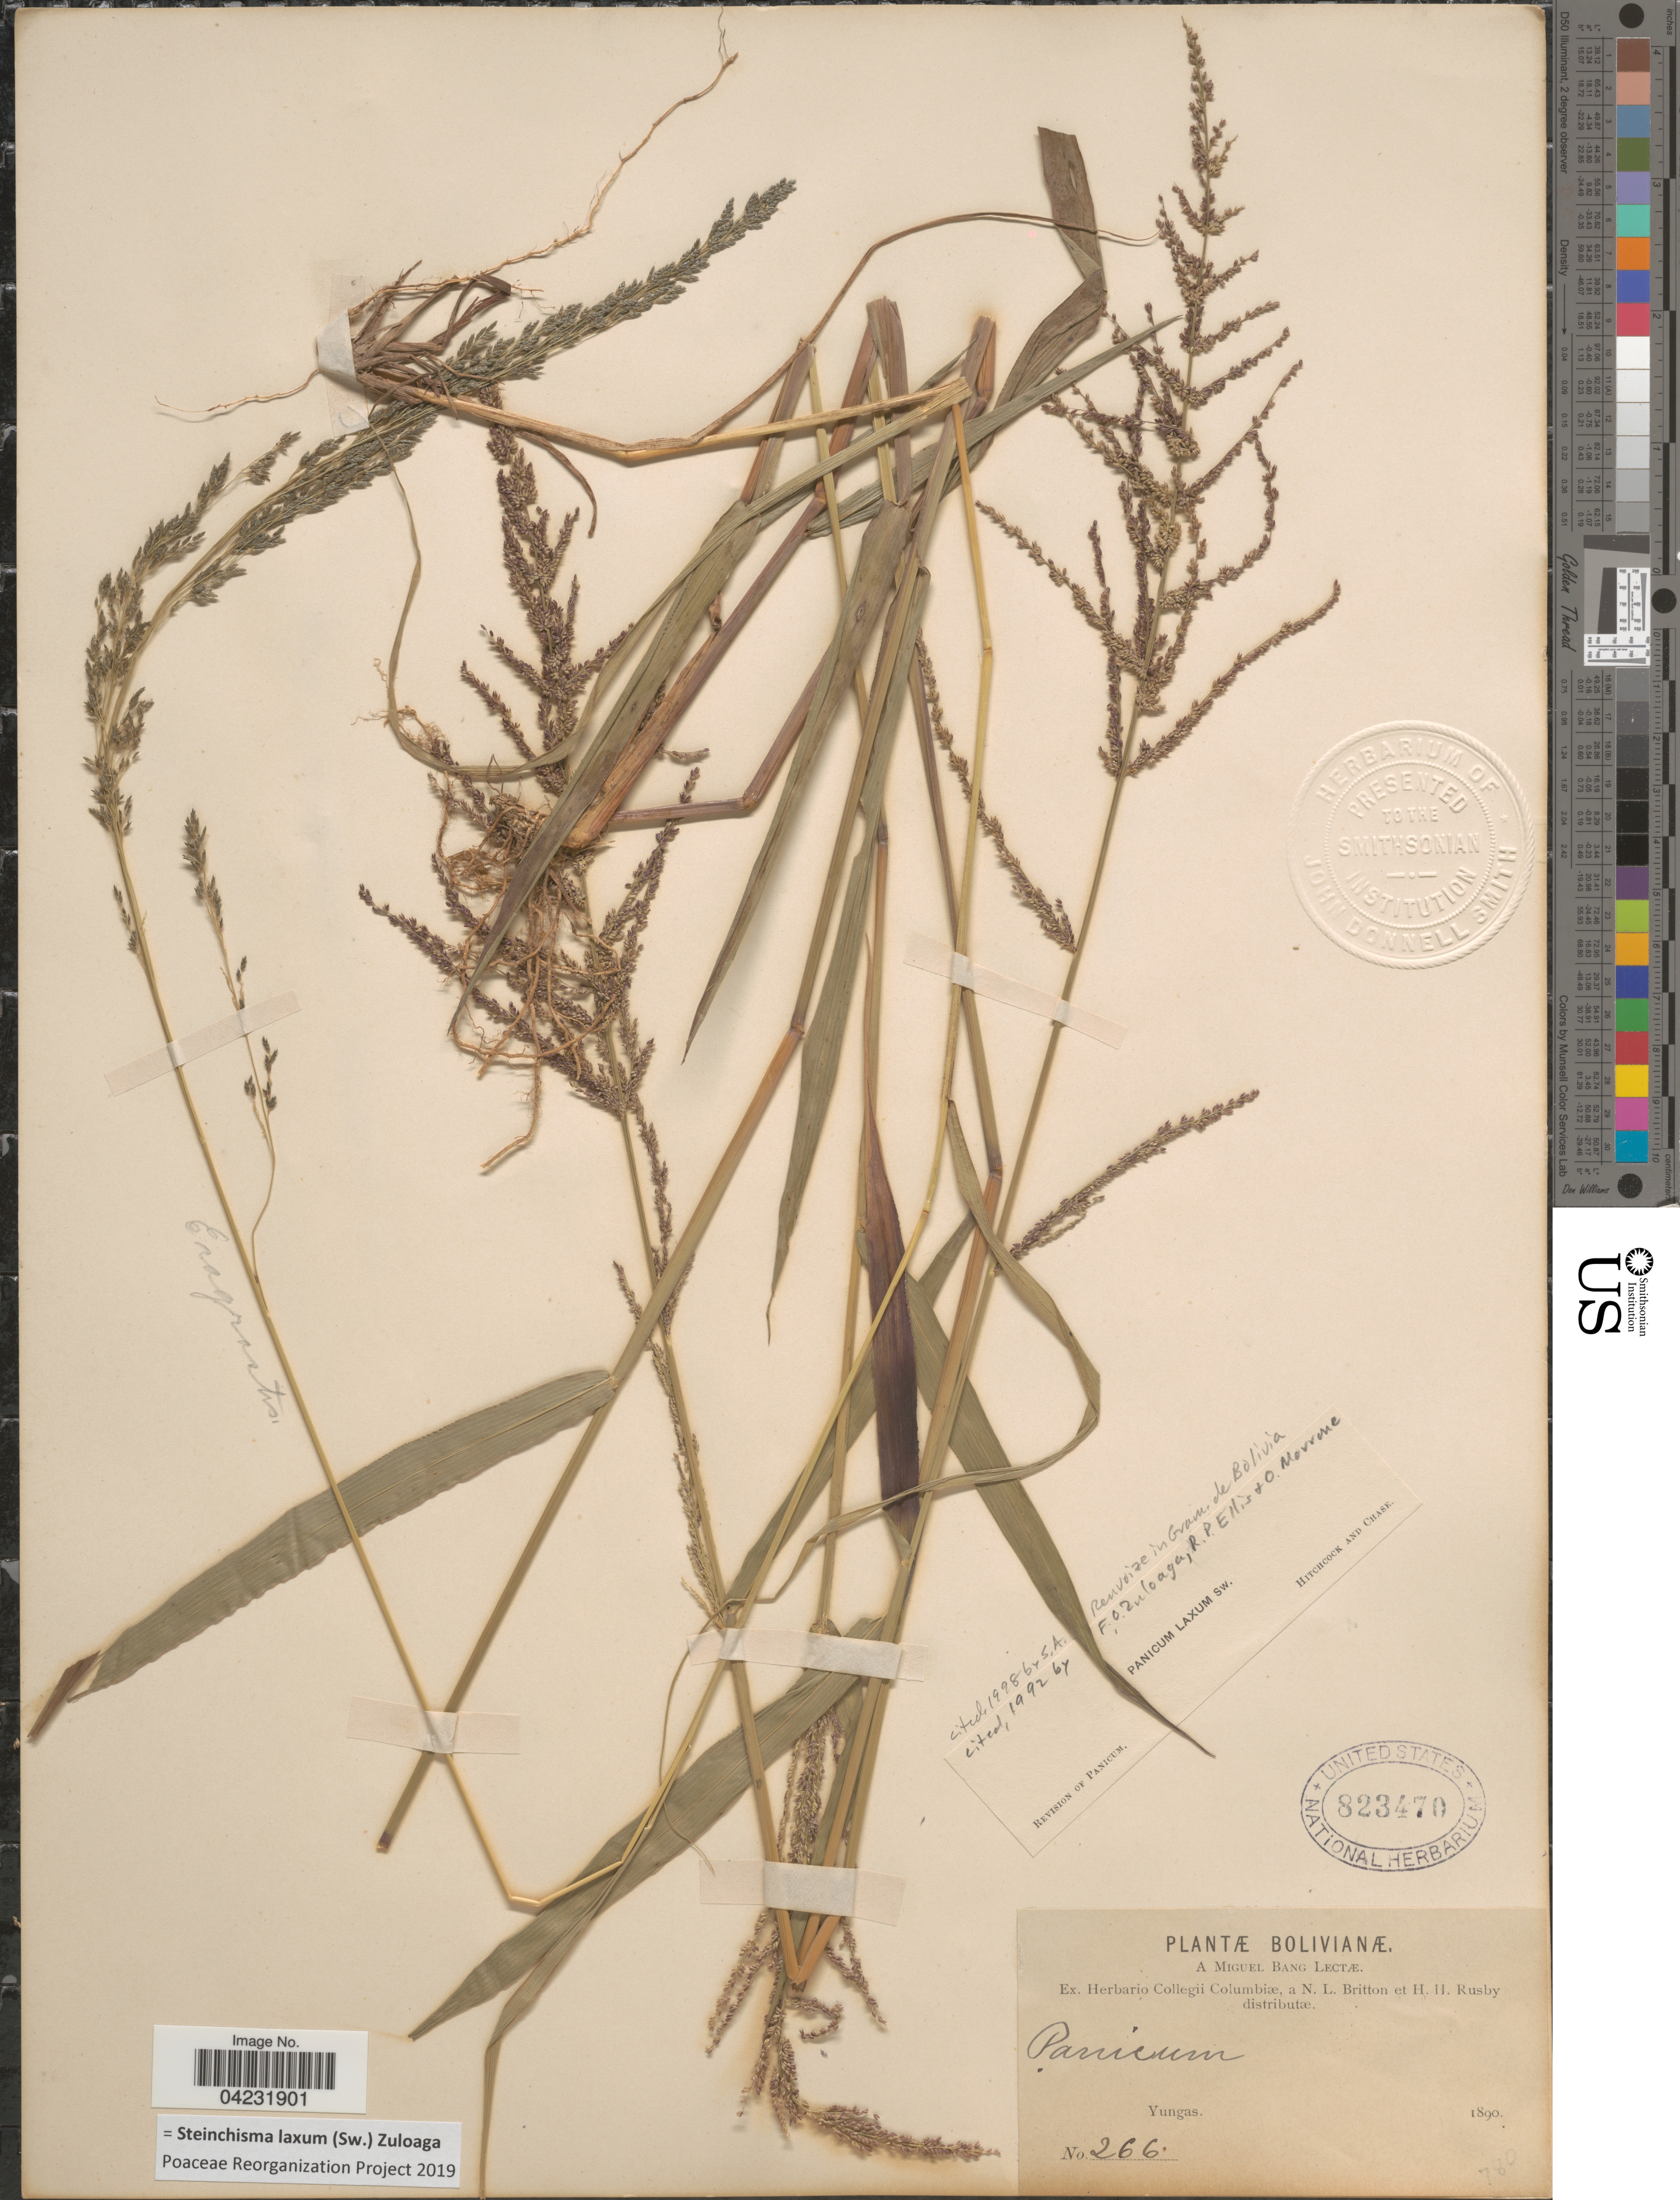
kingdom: Plantae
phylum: Tracheophyta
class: Liliopsida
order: Poales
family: Poaceae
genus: Steinchisma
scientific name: Steinchisma laxum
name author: (Sw.) Zuloaga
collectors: M. Bang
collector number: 266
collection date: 1890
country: Bolivia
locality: Yungas.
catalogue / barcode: US 823470